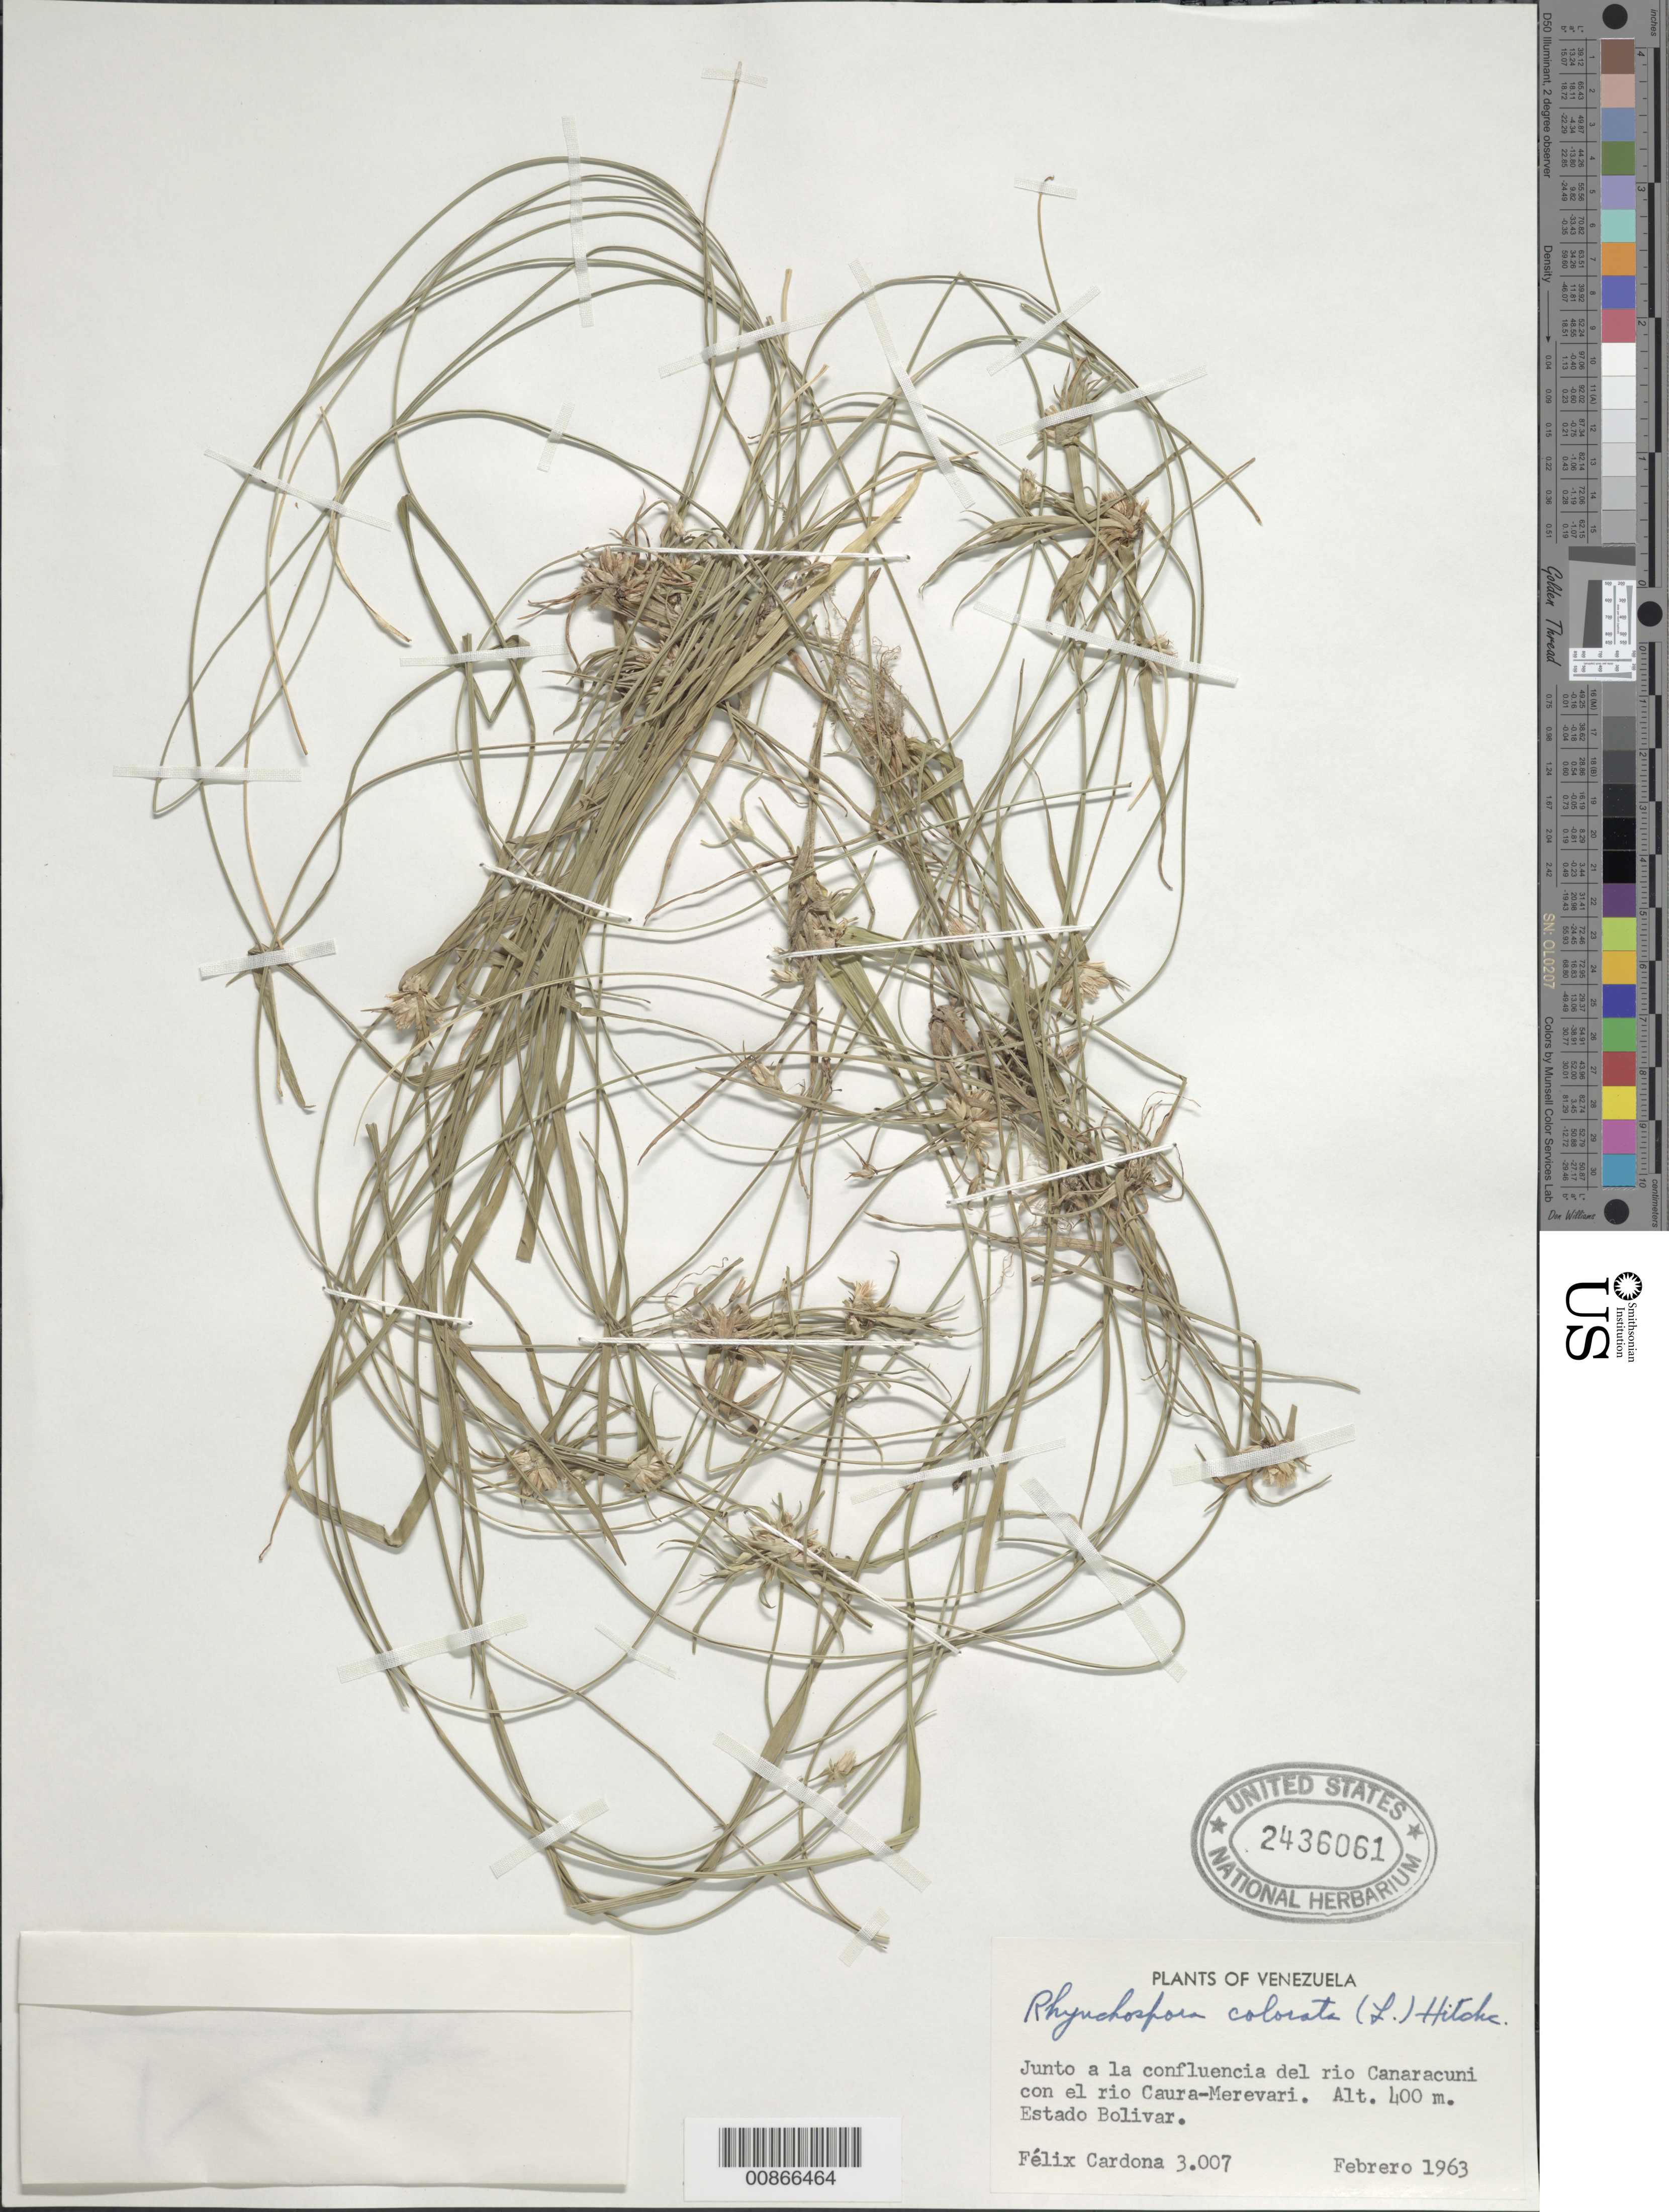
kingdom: Plantae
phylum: Tracheophyta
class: Liliopsida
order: Poales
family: Cyperaceae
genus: Rhynchospora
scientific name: Rhynchospora colorata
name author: (L.) H. Pfeiff.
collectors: F. Cardona Puig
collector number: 3007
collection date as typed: Feb-63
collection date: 1963-02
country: Venezuela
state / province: Bolívar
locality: Río Canaracuni, junto a su desembocadura con el Río Caura-Merevari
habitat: Junto a la confluencia del rios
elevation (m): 400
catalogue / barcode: US 2436061